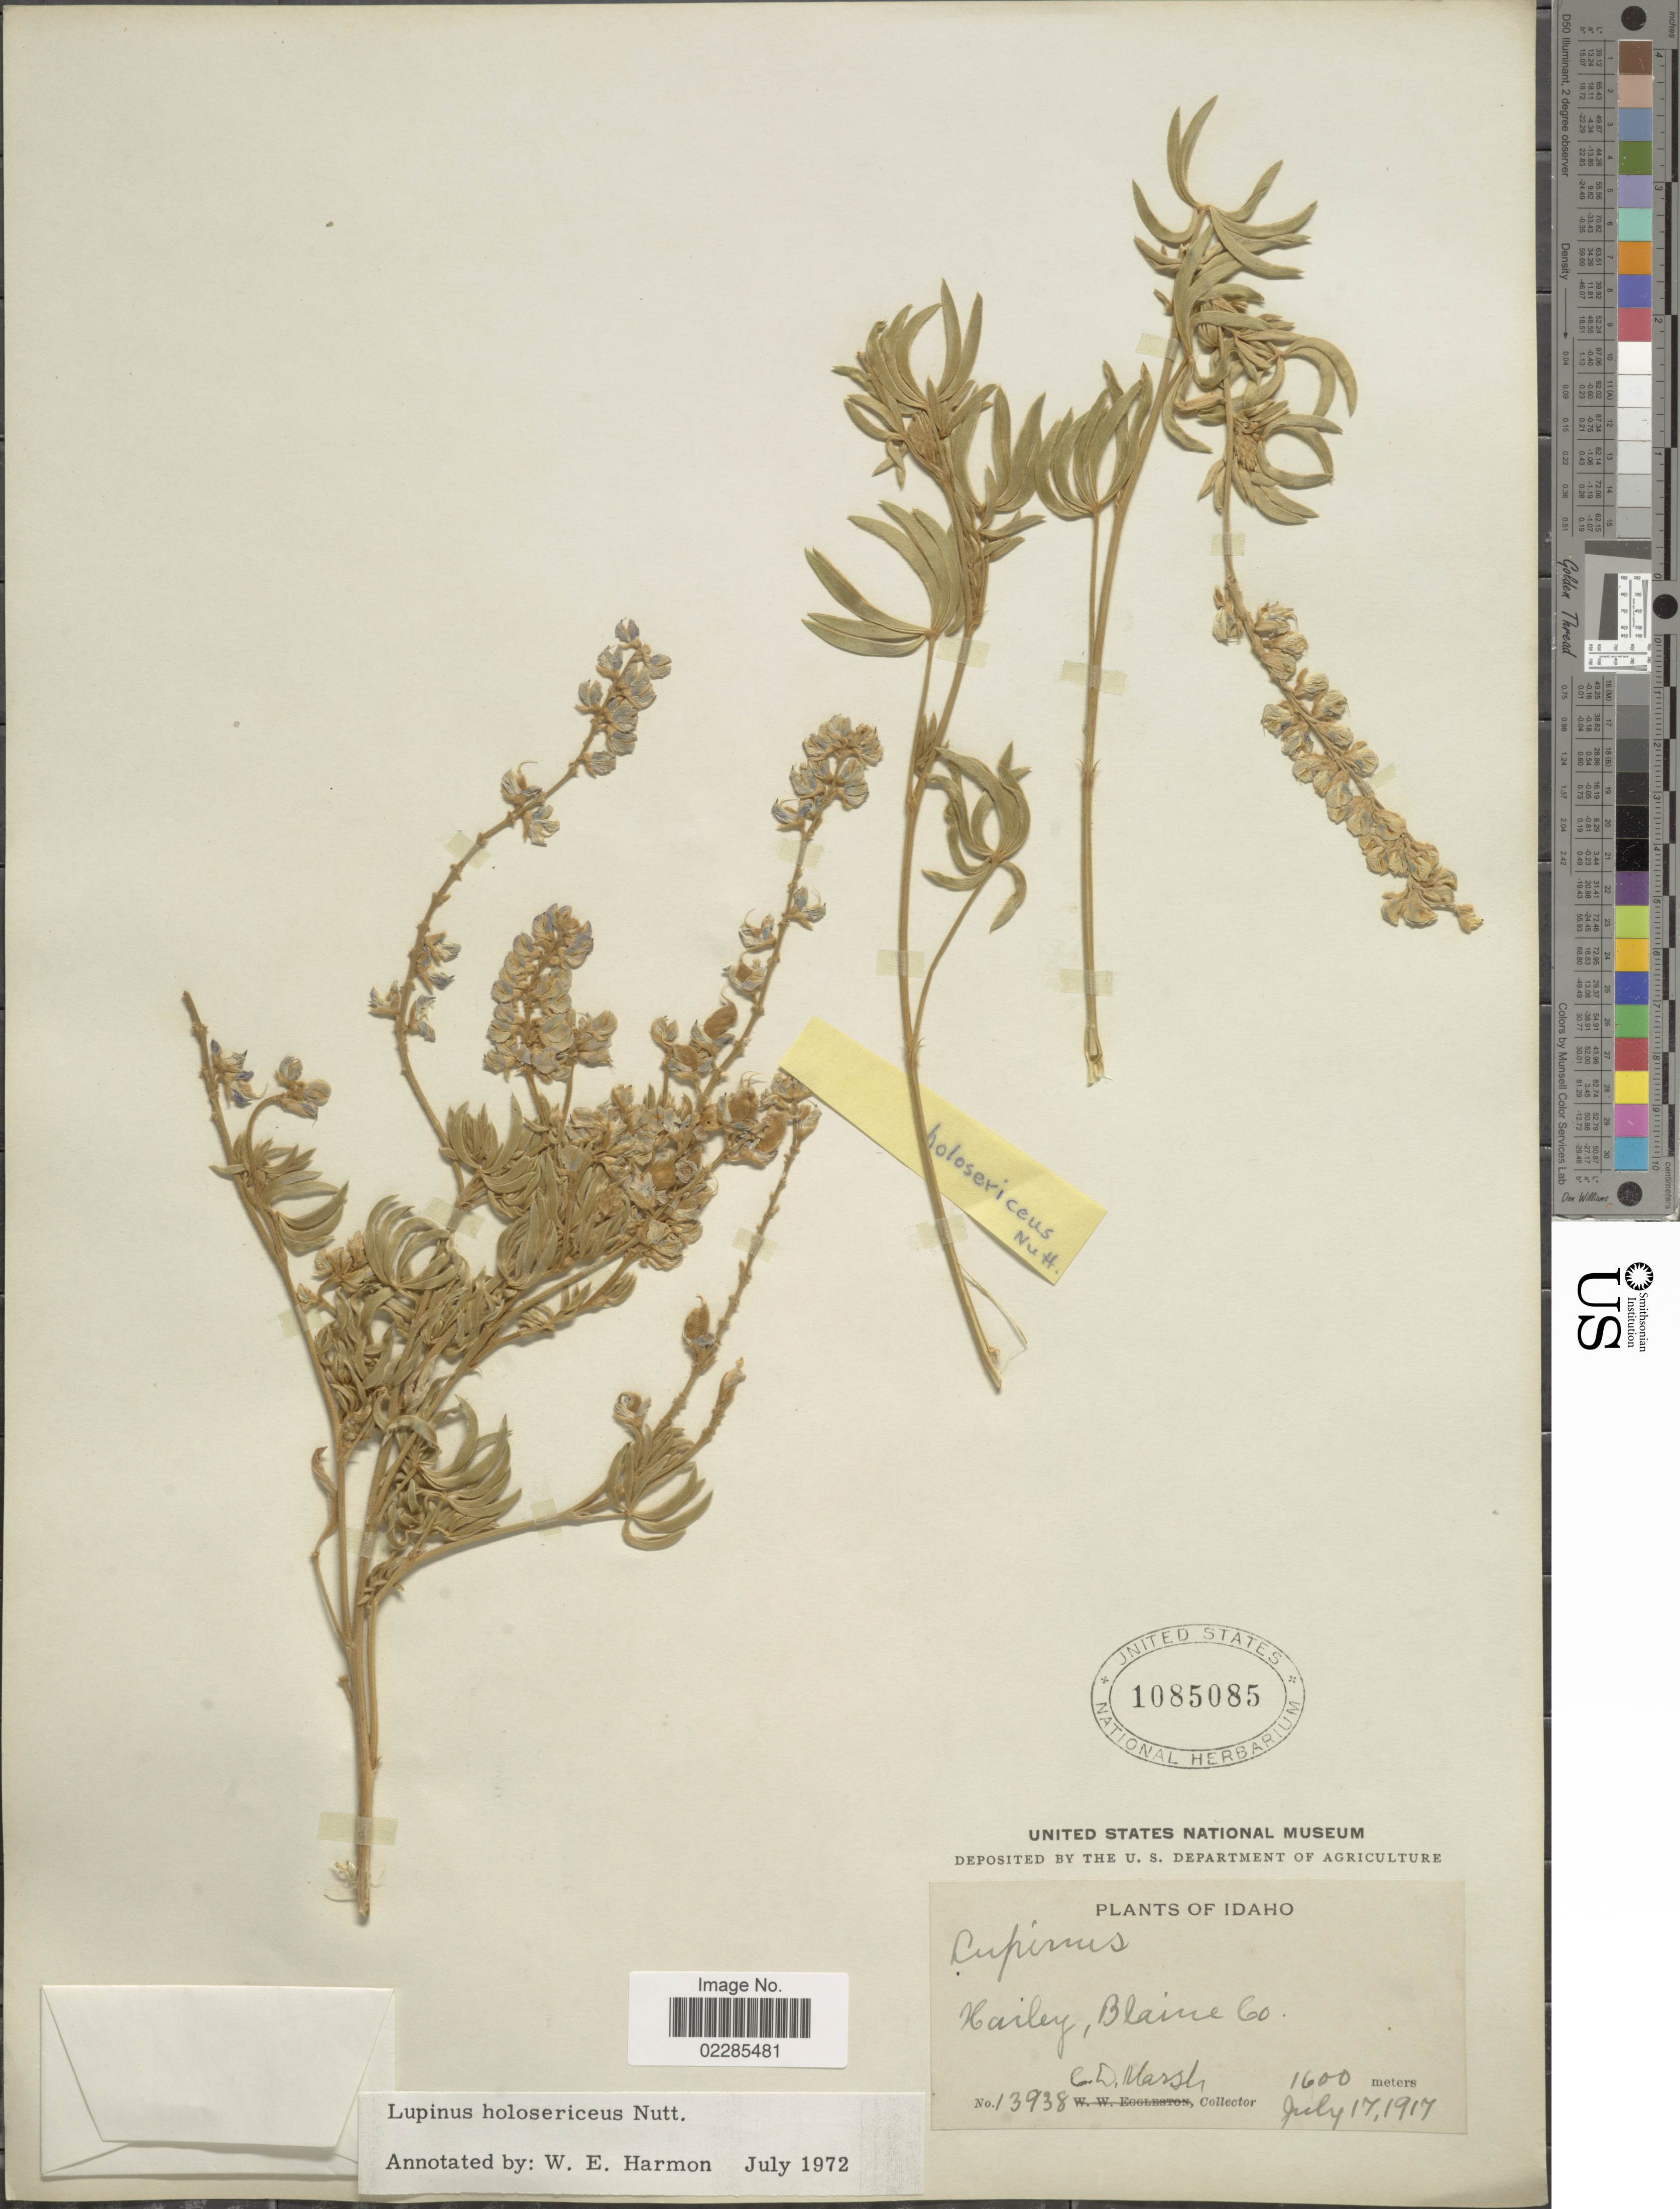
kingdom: Plantae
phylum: Tracheophyta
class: Magnoliopsida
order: Fabales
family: Fabaceae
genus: Lupinus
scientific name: Lupinus holosericeus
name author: Nutt.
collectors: C. D. Marsh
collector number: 13938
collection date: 1917-07-17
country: United States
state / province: Idaho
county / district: Blaine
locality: Hailey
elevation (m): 1600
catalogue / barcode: US 1085085